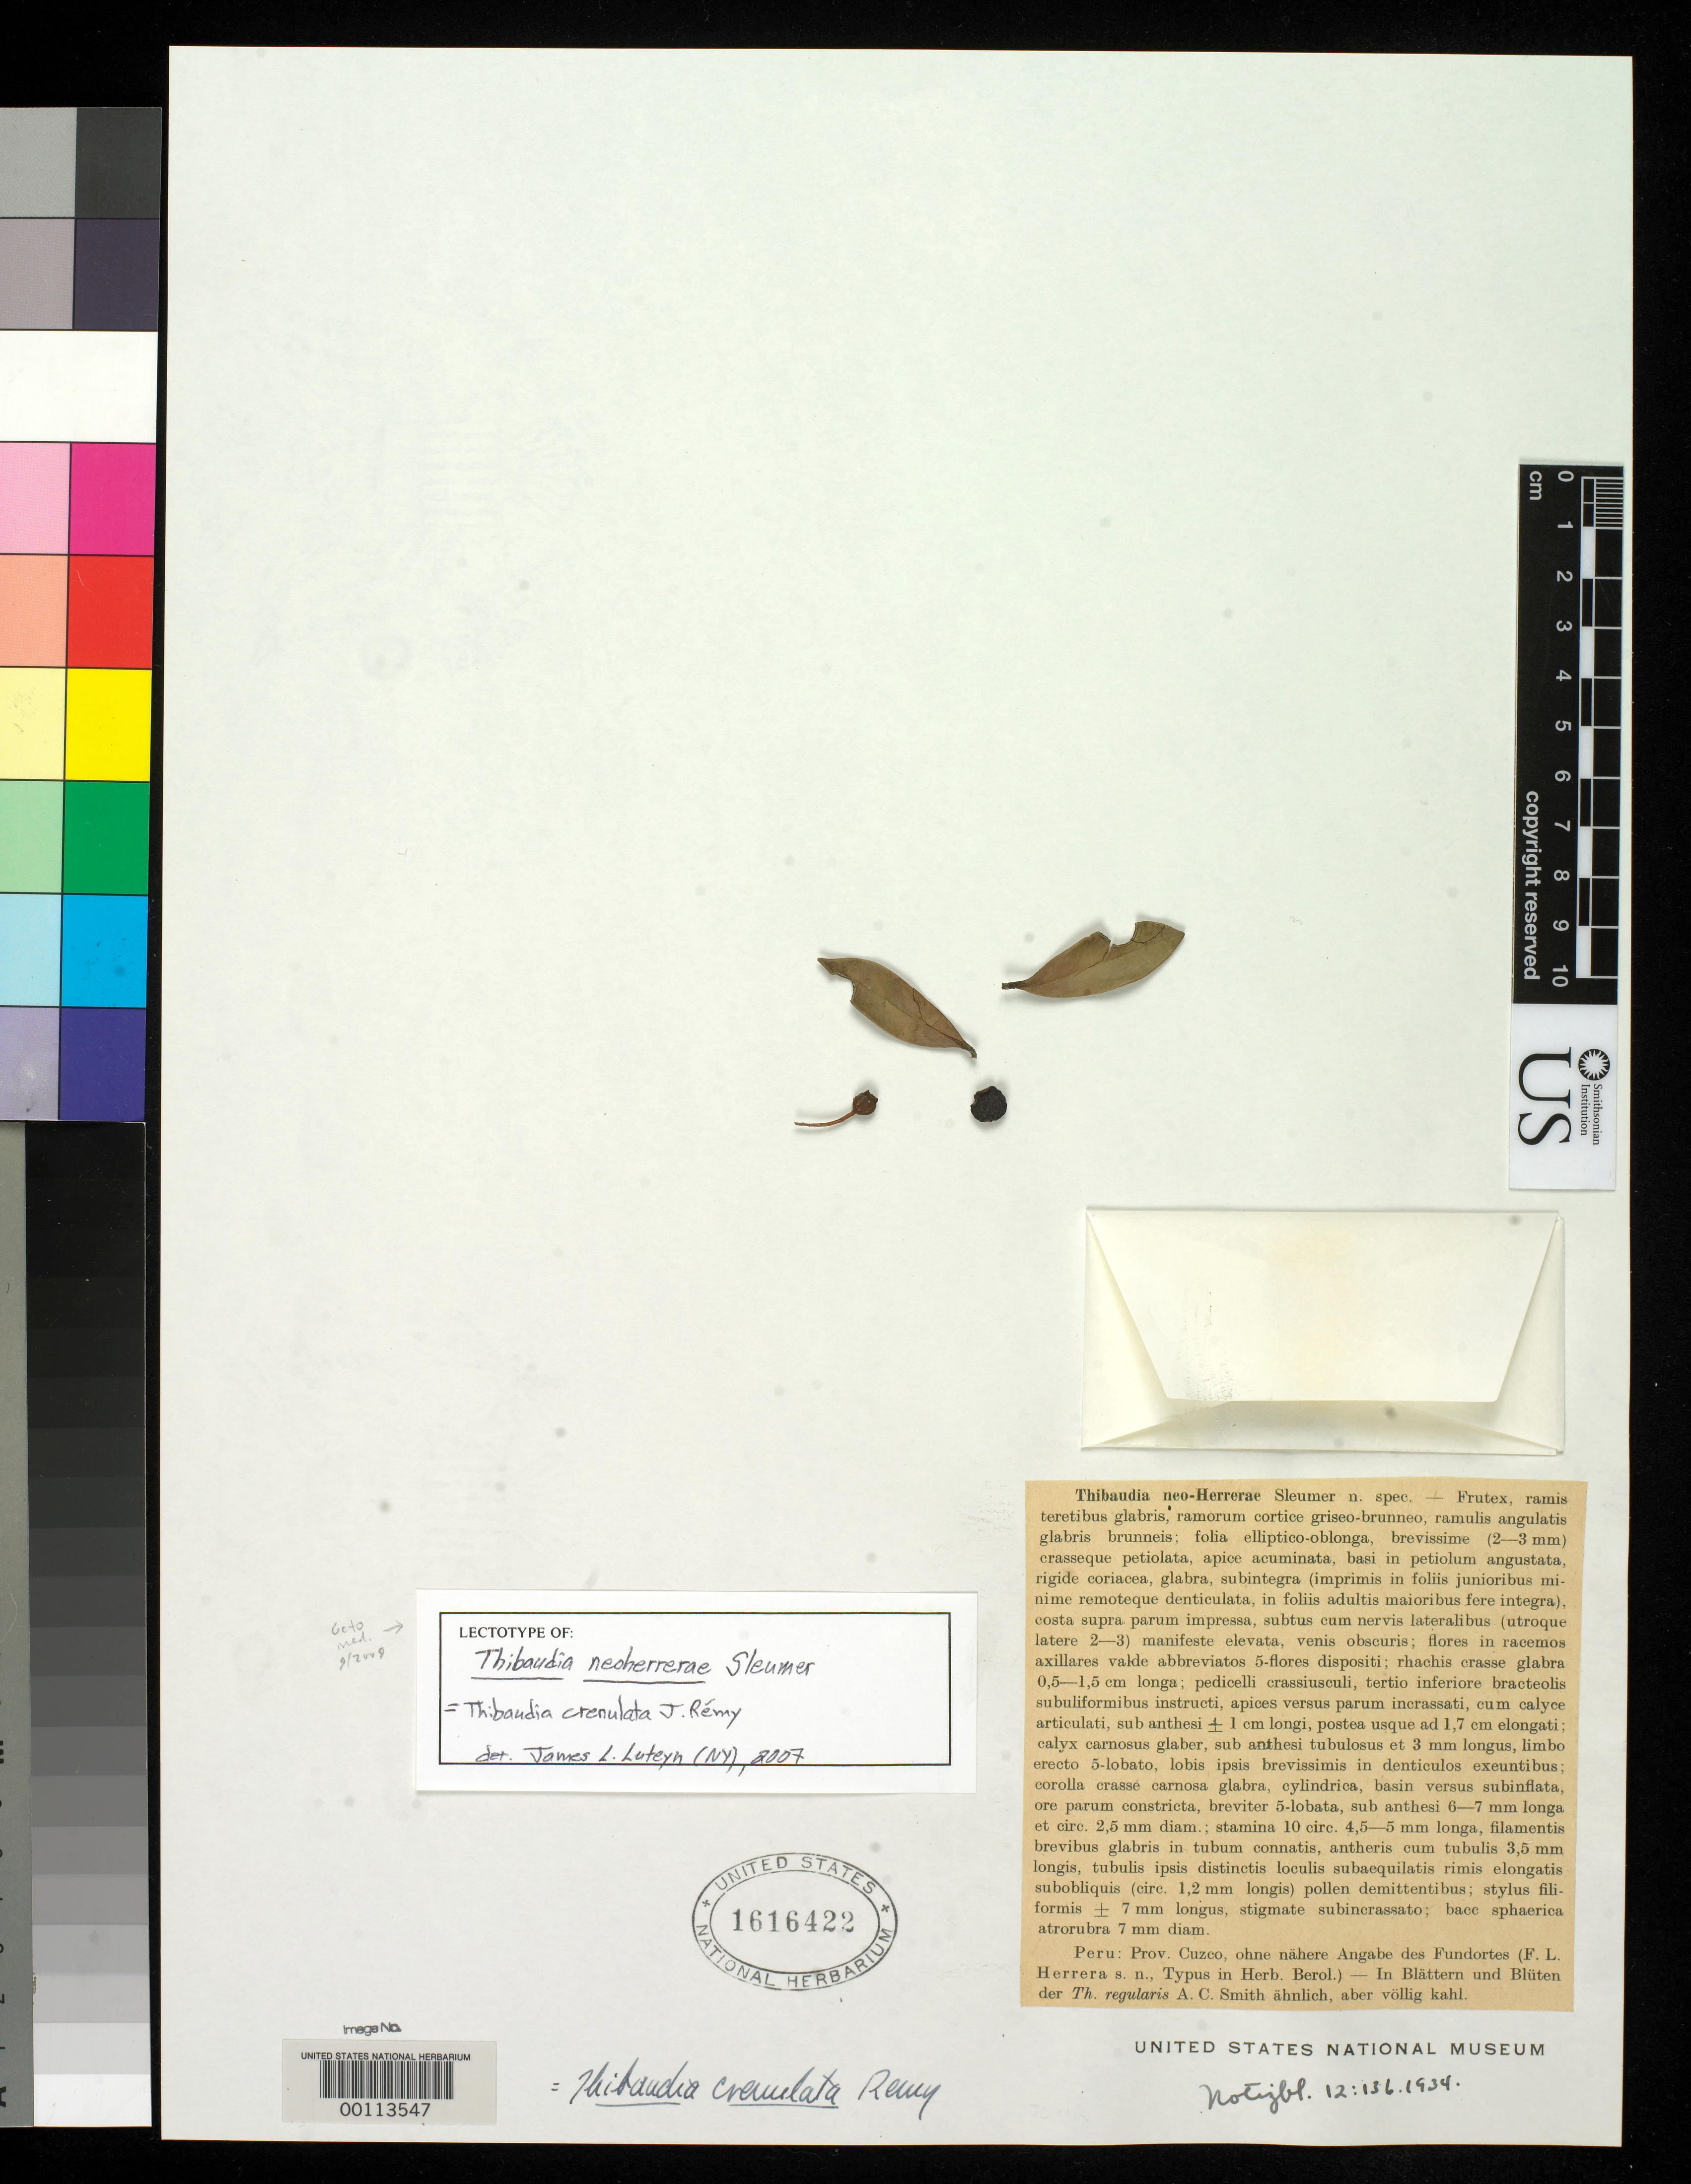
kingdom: Plantae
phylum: Tracheophyta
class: Magnoliopsida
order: Ericales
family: Ericaceae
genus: Thibaudia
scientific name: Thibaudia neoherrerae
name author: Sleumer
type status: Type Collection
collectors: F. L. Herrera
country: Peru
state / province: Cusco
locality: Angabe des Fundortes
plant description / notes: Fragmentary material of type specimen ex herb. Berlin (?). Annotated as "lectotype" by J.L. Luteyn (2007, lectotypification apparently ined.)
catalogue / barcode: US 1616422